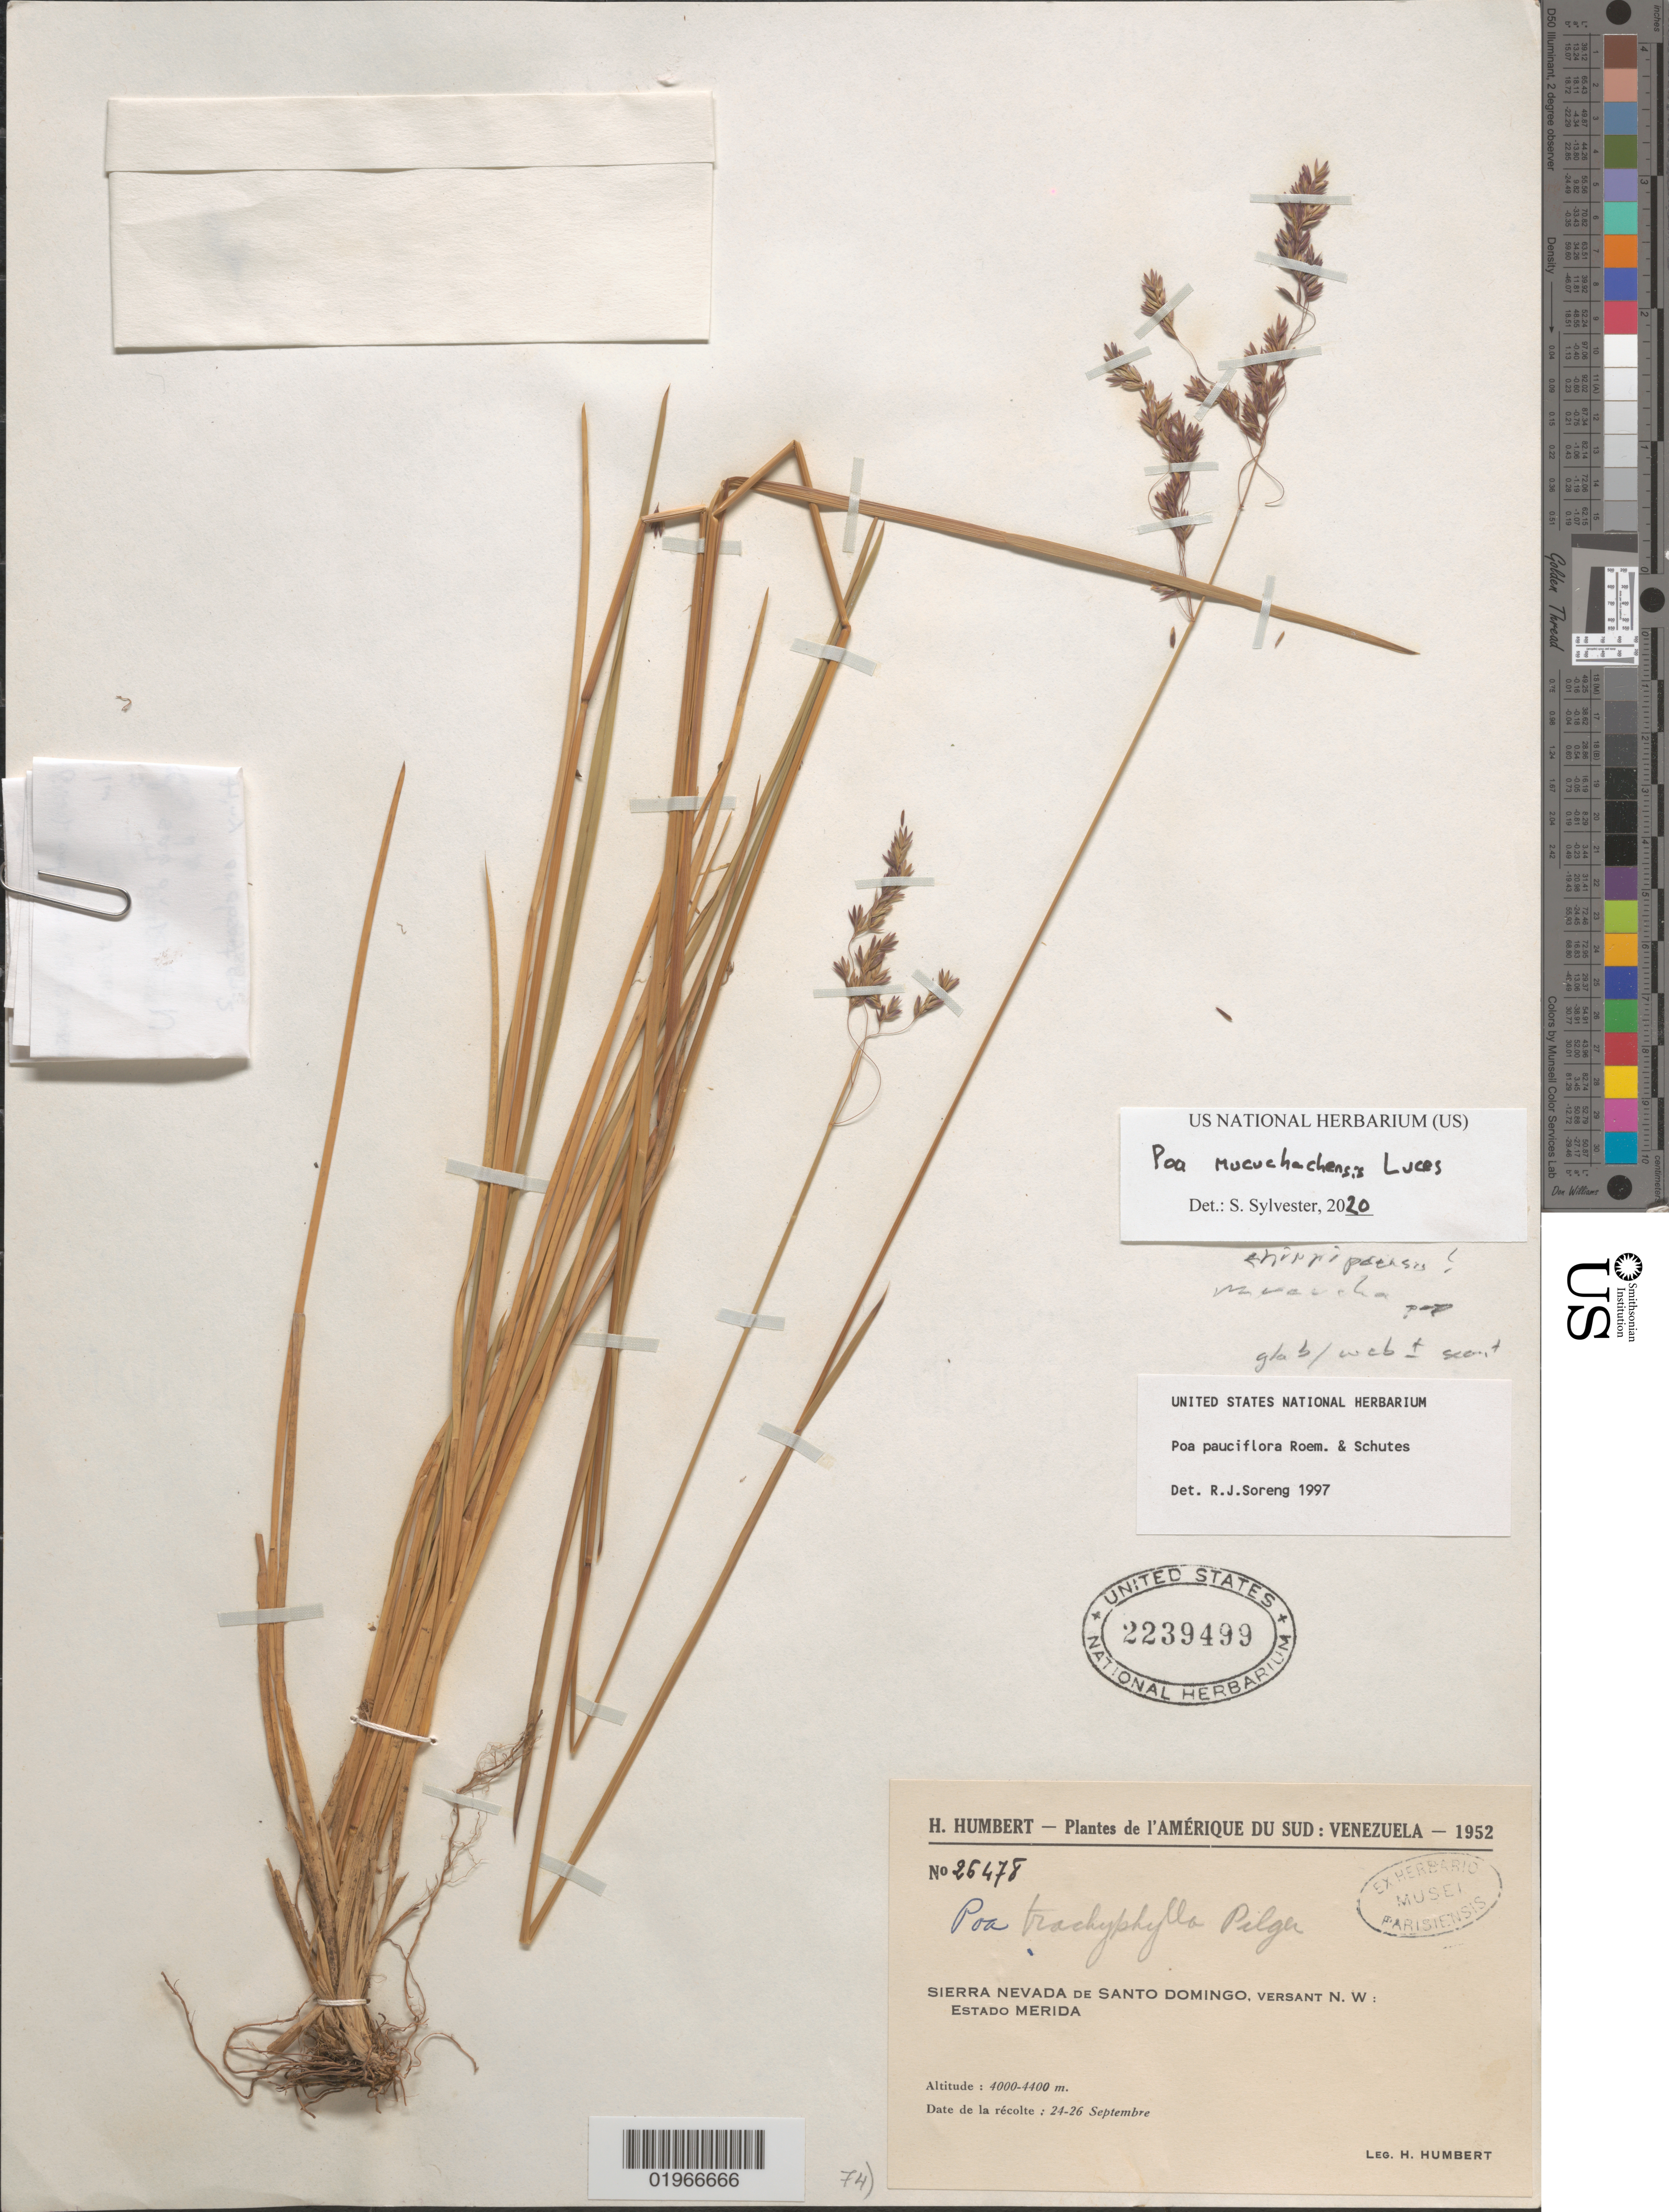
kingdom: Plantae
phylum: Tracheophyta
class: Liliopsida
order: Poales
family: Poaceae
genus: Poa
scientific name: Poa mucuchachensis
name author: Luces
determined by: Sylvester, Steven P.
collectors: H. Humbert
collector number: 25478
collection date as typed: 24-26 Septembre. H. Humbert-Plantes de l'Amérique Du Sud: Venezuela - 1952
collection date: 1952-09-24/1952-09-26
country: Venezuela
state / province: Merida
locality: Sierra Nevada de Santo Domingo. Versant N.W. Estado de Merida.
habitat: Sierra Nevada.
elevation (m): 4000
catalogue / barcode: US 2239499